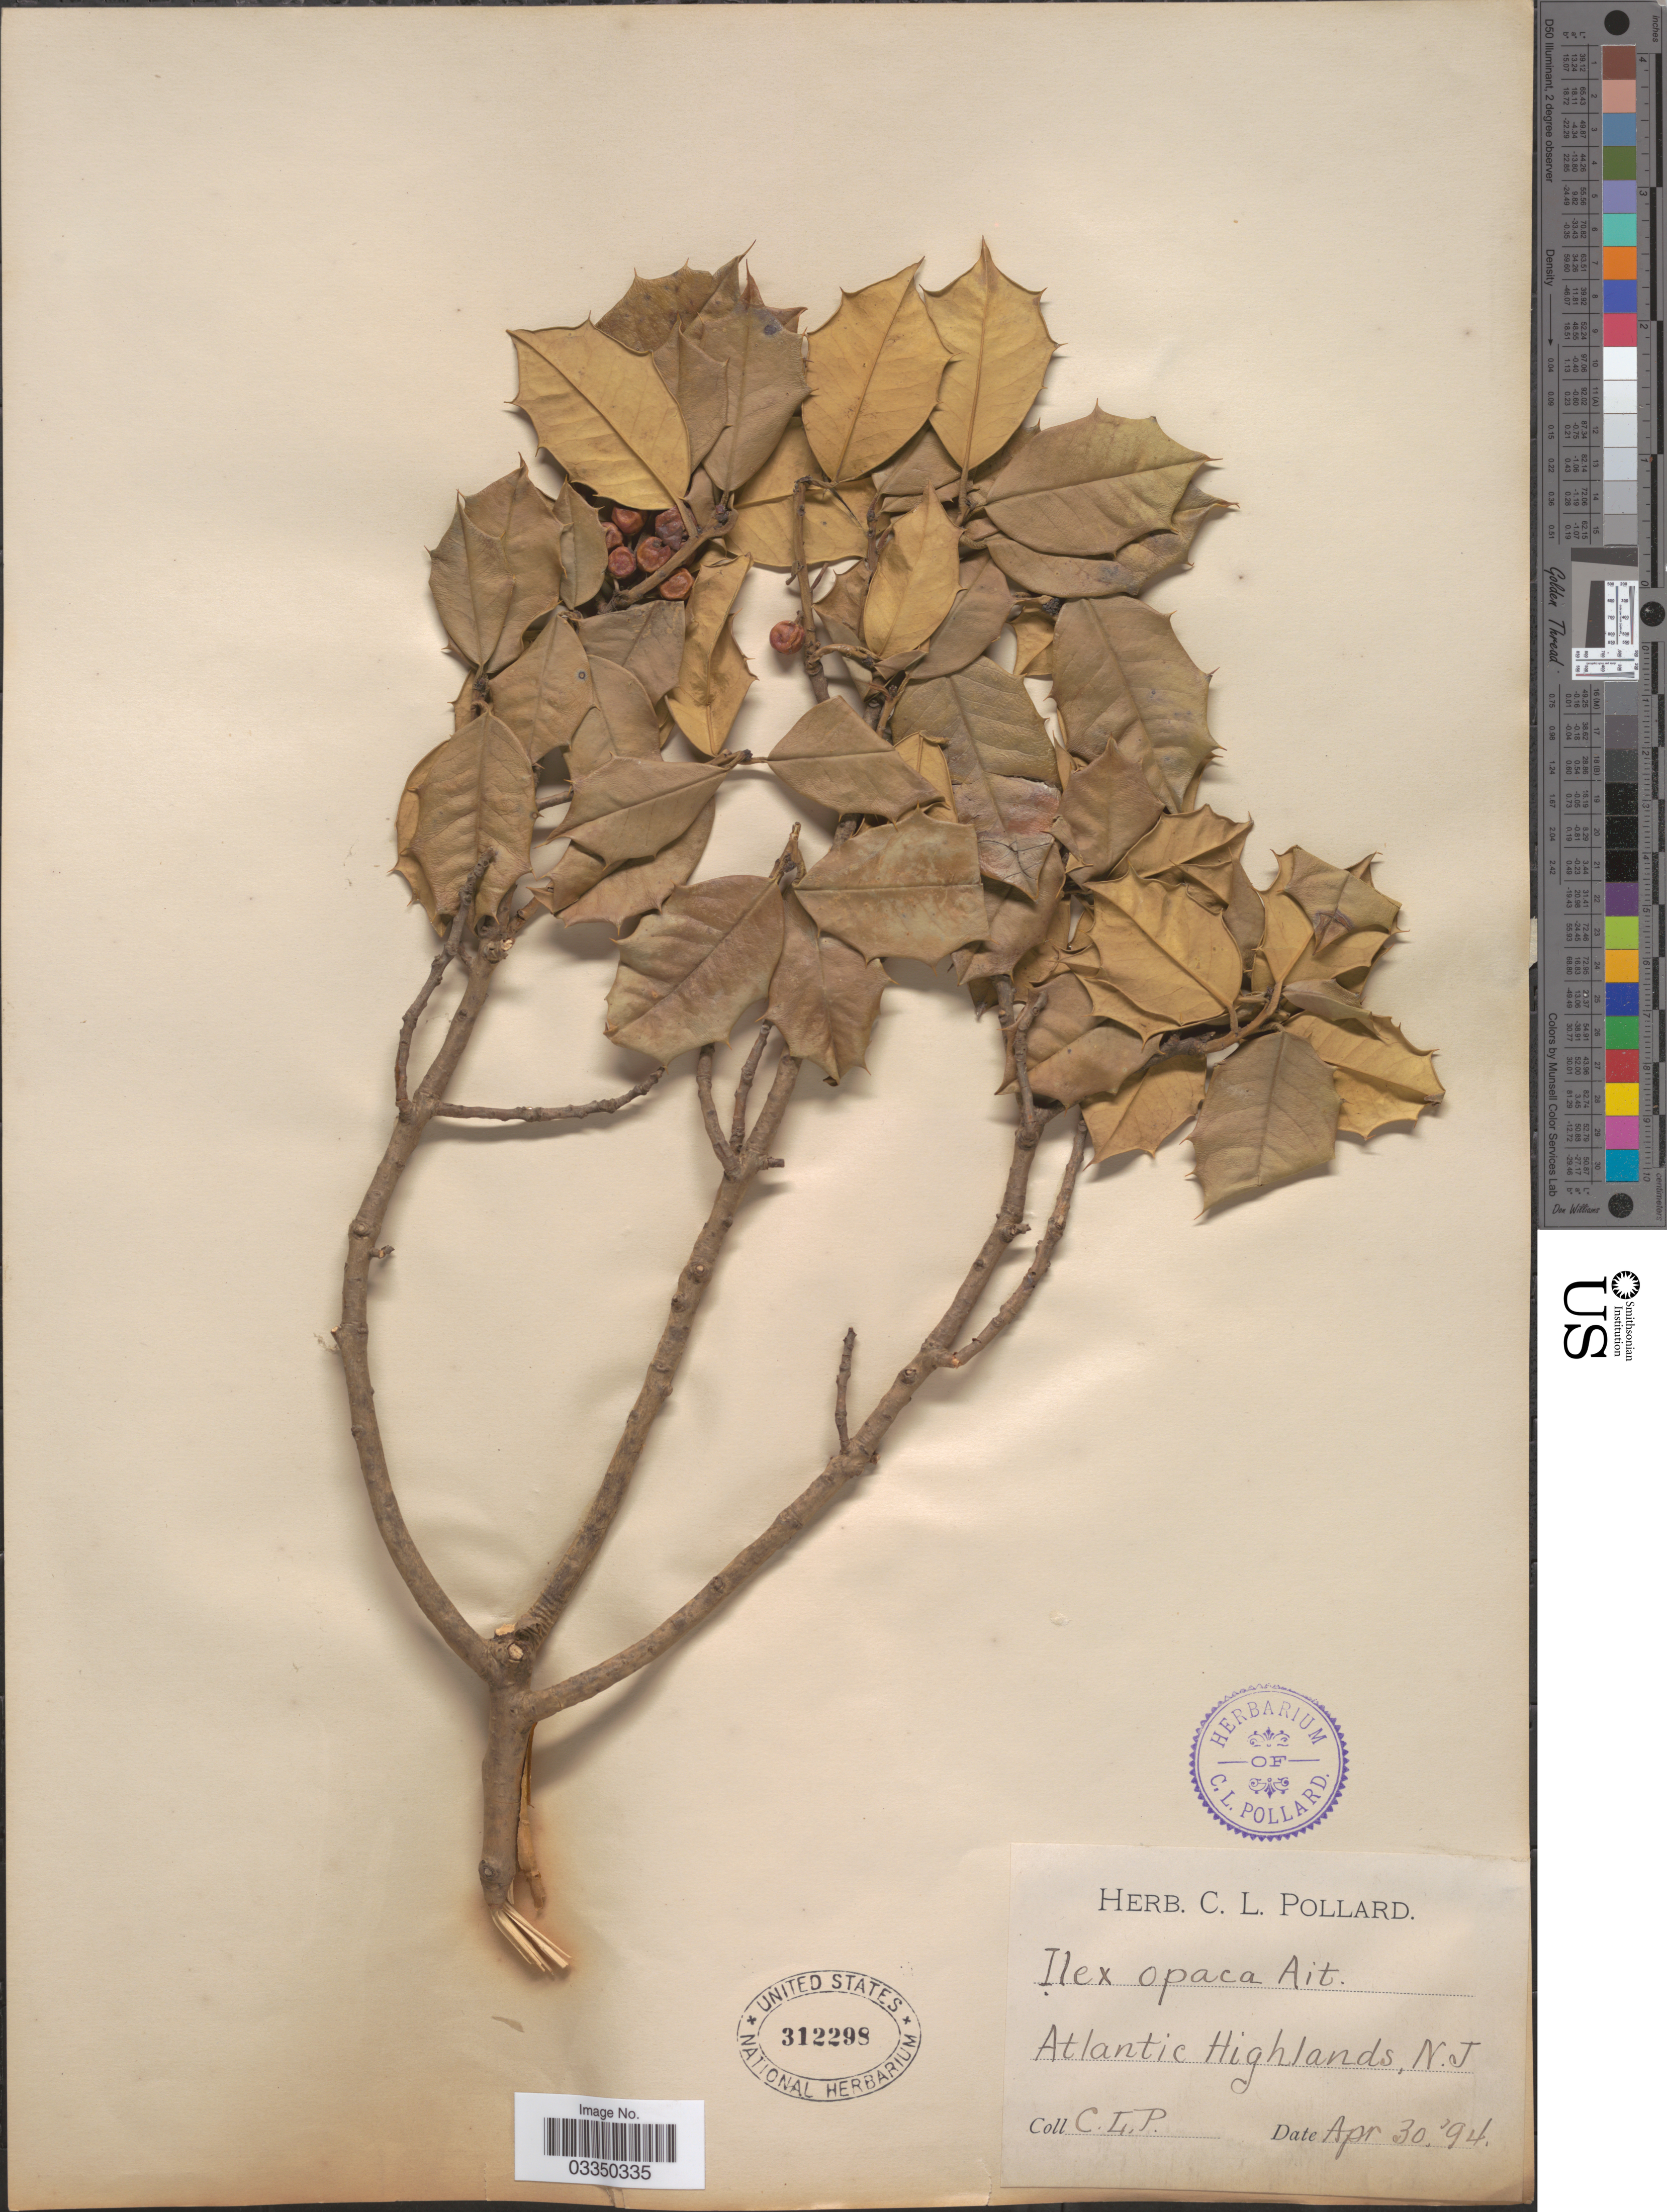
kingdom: Plantae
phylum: Tracheophyta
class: Magnoliopsida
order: Aquifoliales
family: Aquifoliaceae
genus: Ilex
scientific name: Ilex opaca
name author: Aiton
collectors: C. L. Pollard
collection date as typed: Transcribed d/m/y: 30/4/94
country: United States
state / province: New Jersey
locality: Atlantic Highlands.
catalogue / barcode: US 312298